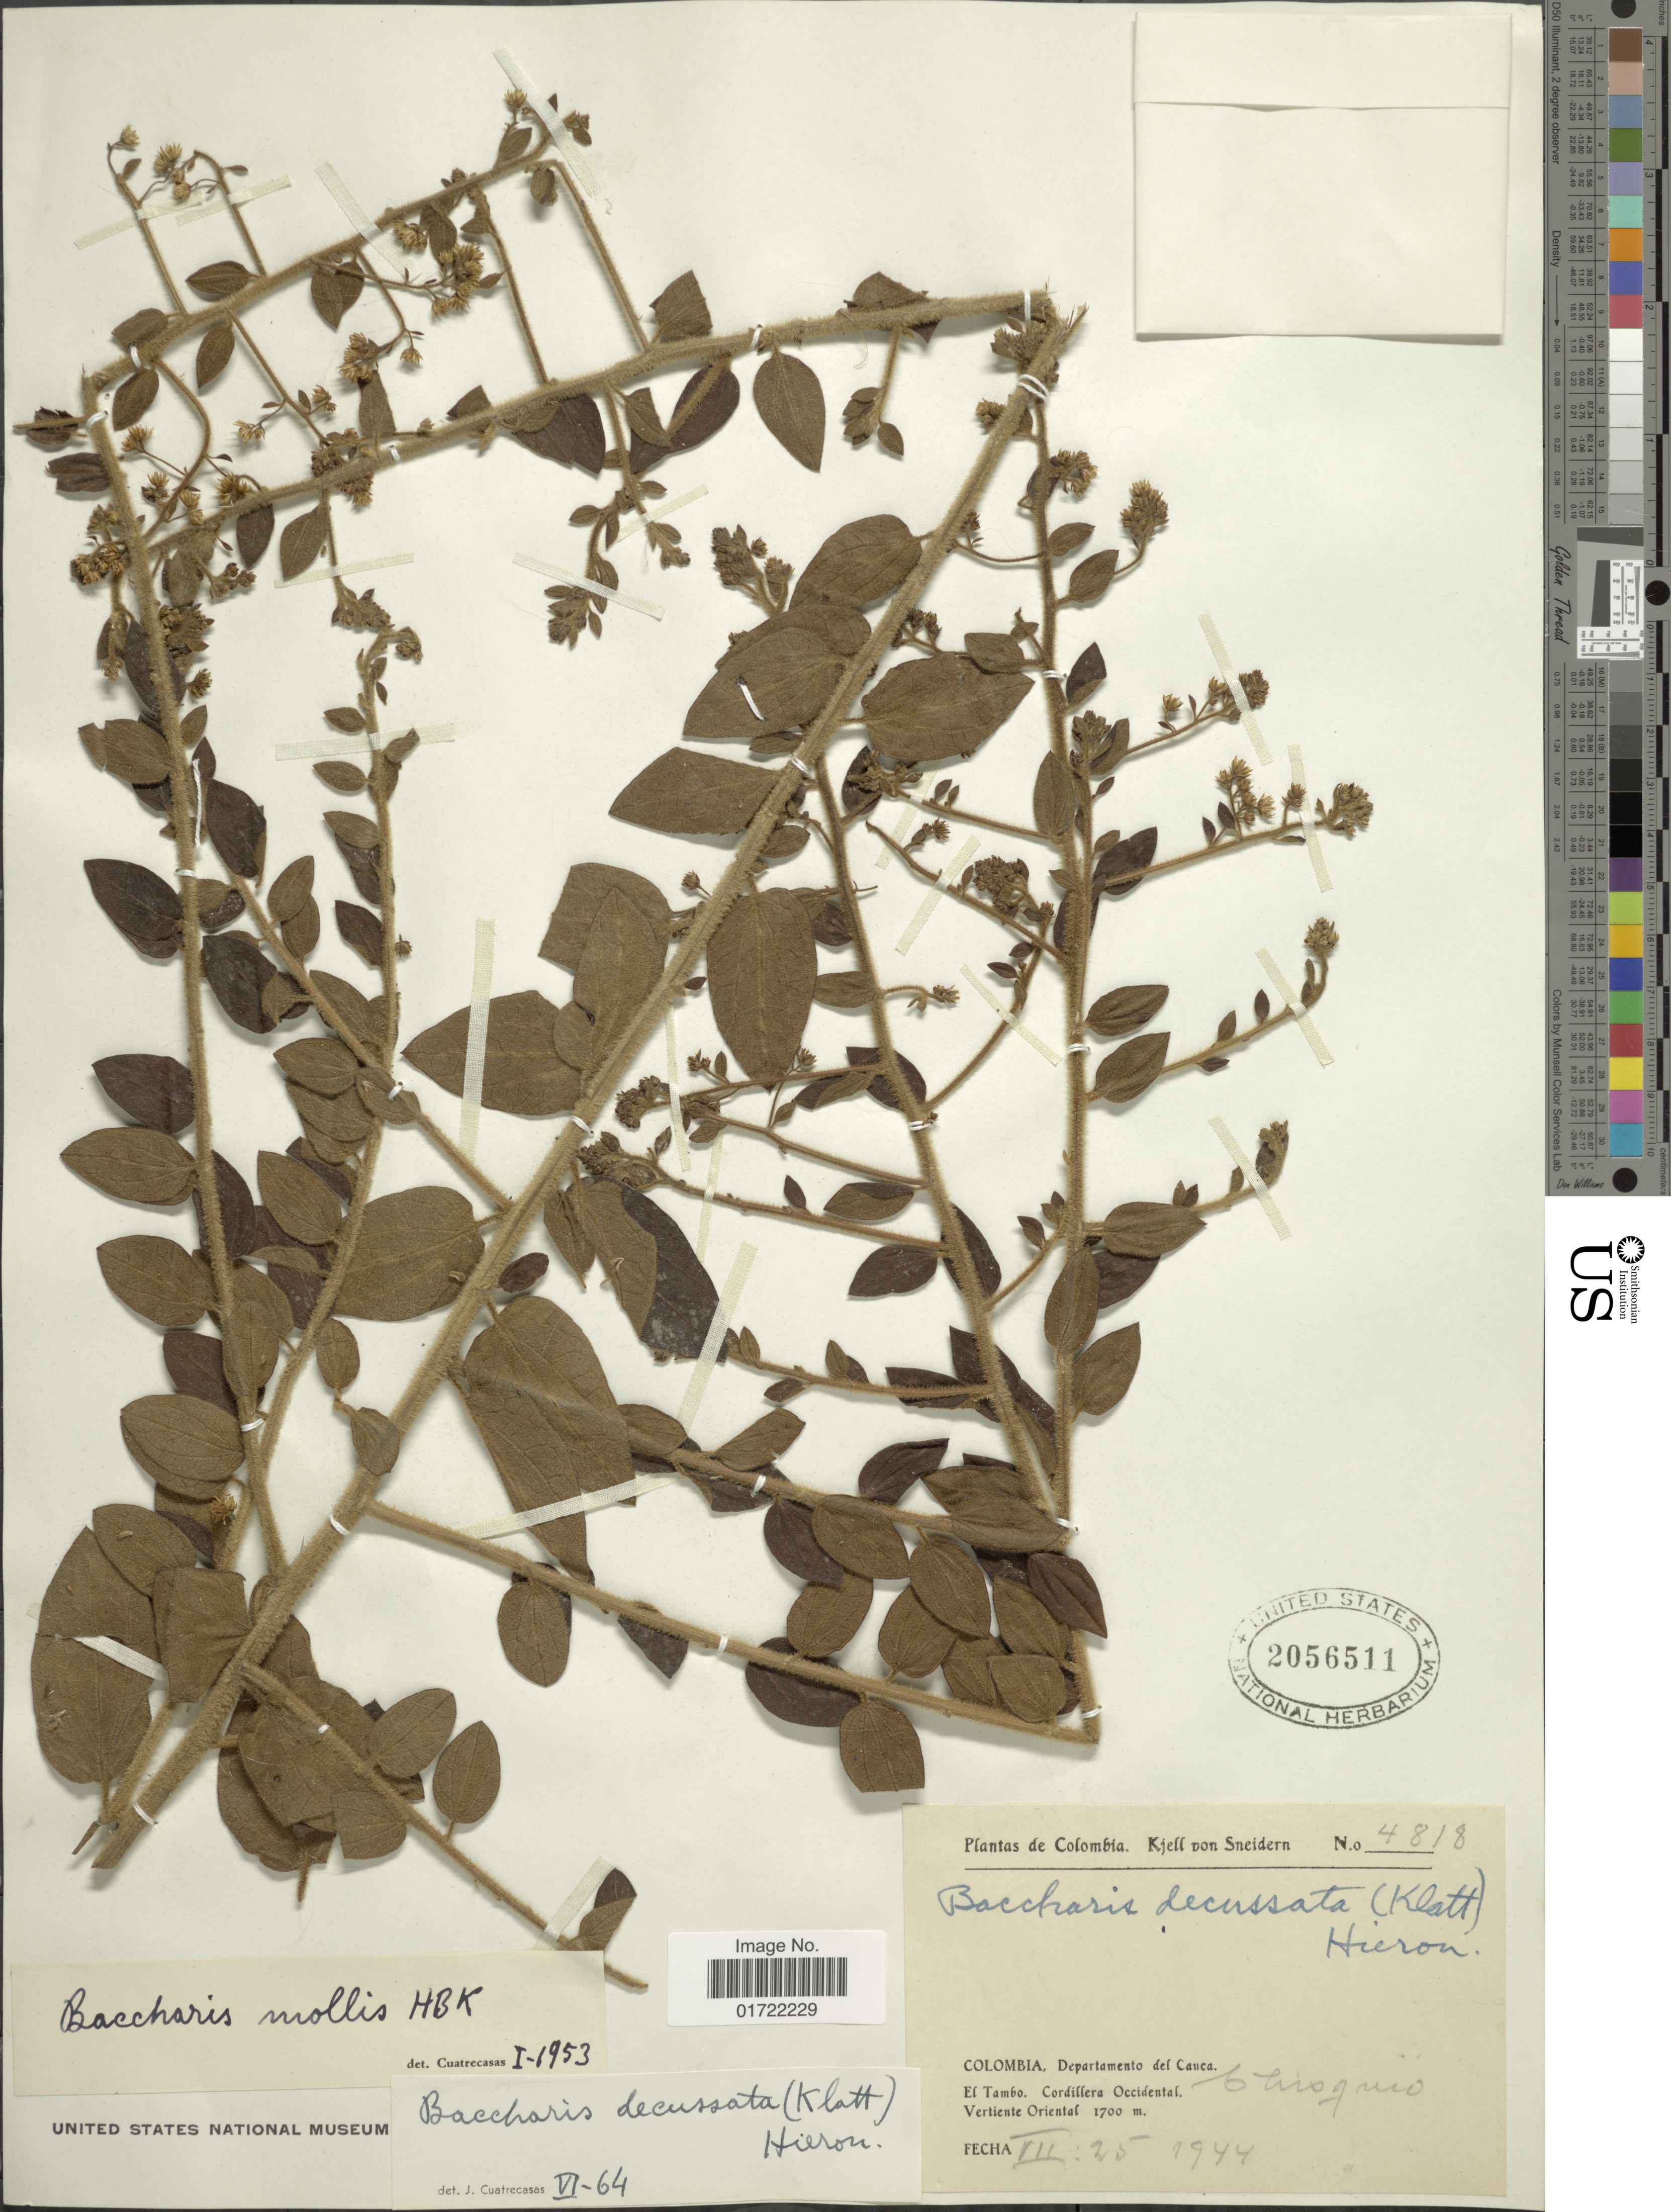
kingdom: Plantae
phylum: Tracheophyta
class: Magnoliopsida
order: Asterales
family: Asteraceae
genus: Baccharis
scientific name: Baccharis decussata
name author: (Klatt) Hieron.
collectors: K. von Sneidern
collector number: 4818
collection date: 1944-07-25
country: Colombia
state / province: Cauca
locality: El Tambo. Cordillera Occidental. Chisqus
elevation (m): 1700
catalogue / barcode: US 2056511